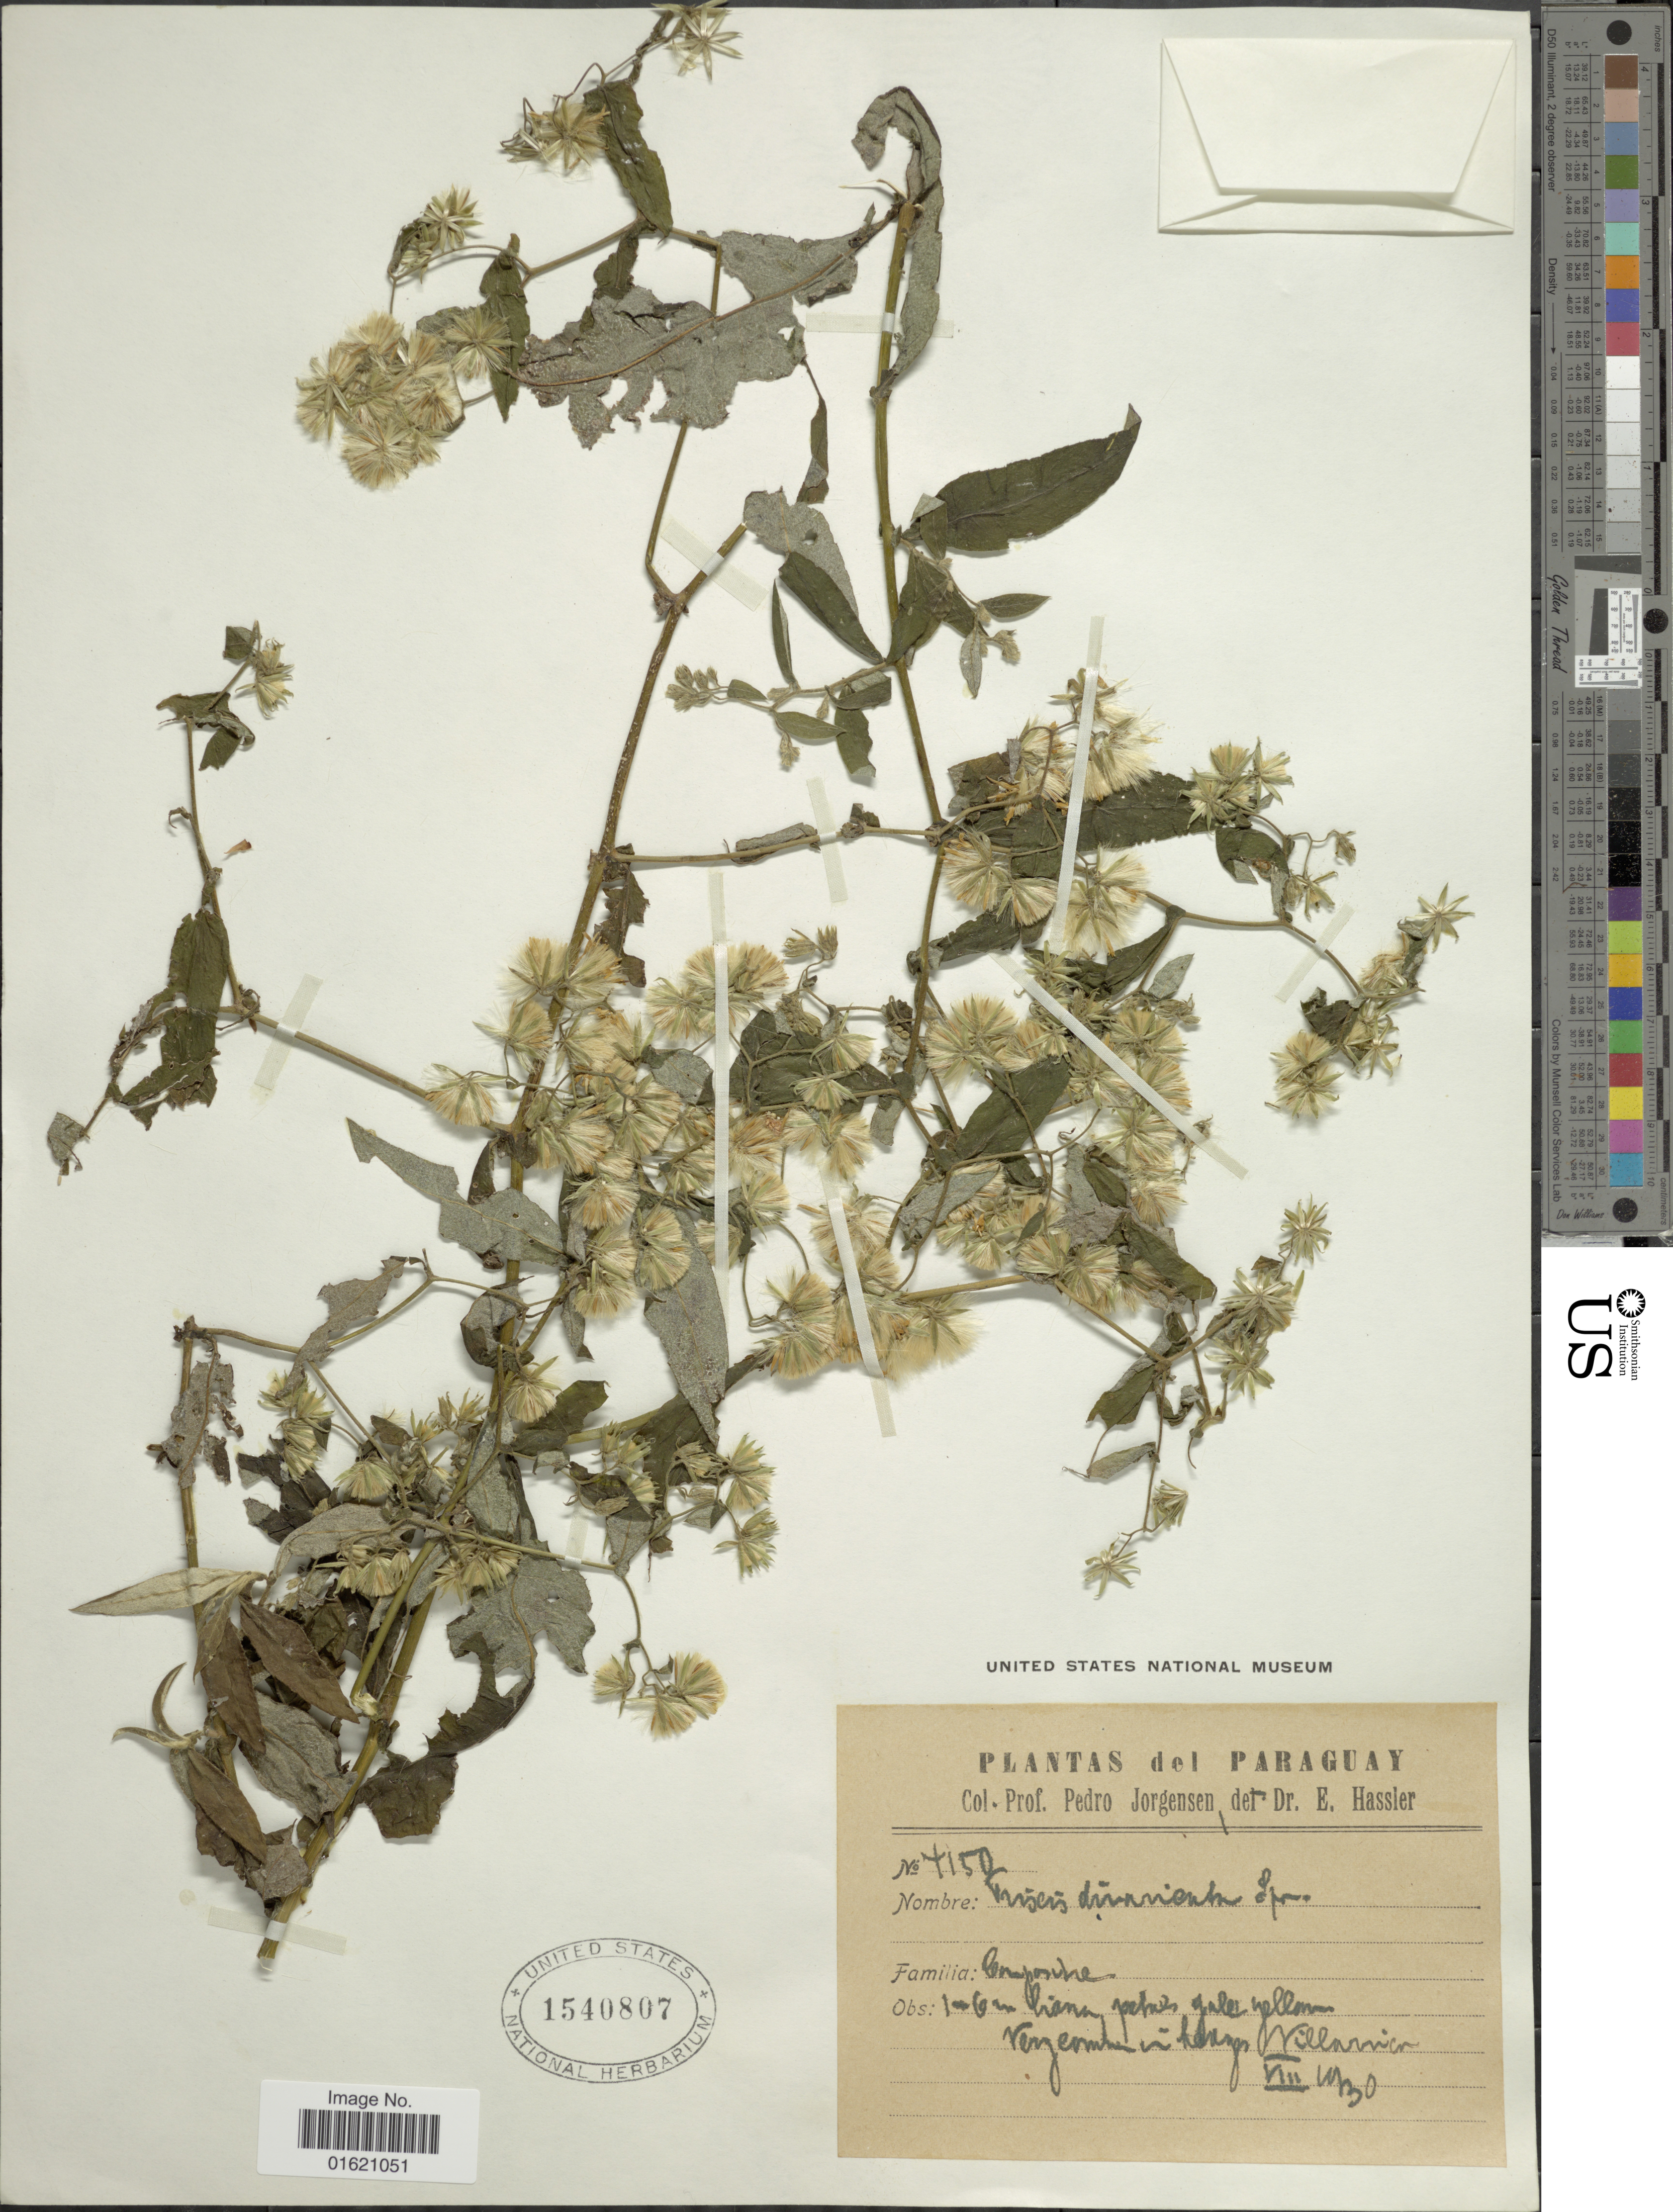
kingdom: Plantae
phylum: Tracheophyta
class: Magnoliopsida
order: Asterales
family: Asteraceae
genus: Trixis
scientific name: Trixis antimenorrhoea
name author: (Schrank) Mart. ex Kuntze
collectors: P. Jörgensen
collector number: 4150*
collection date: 1930-08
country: Paraguay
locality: Villarrica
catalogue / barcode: US 1540807